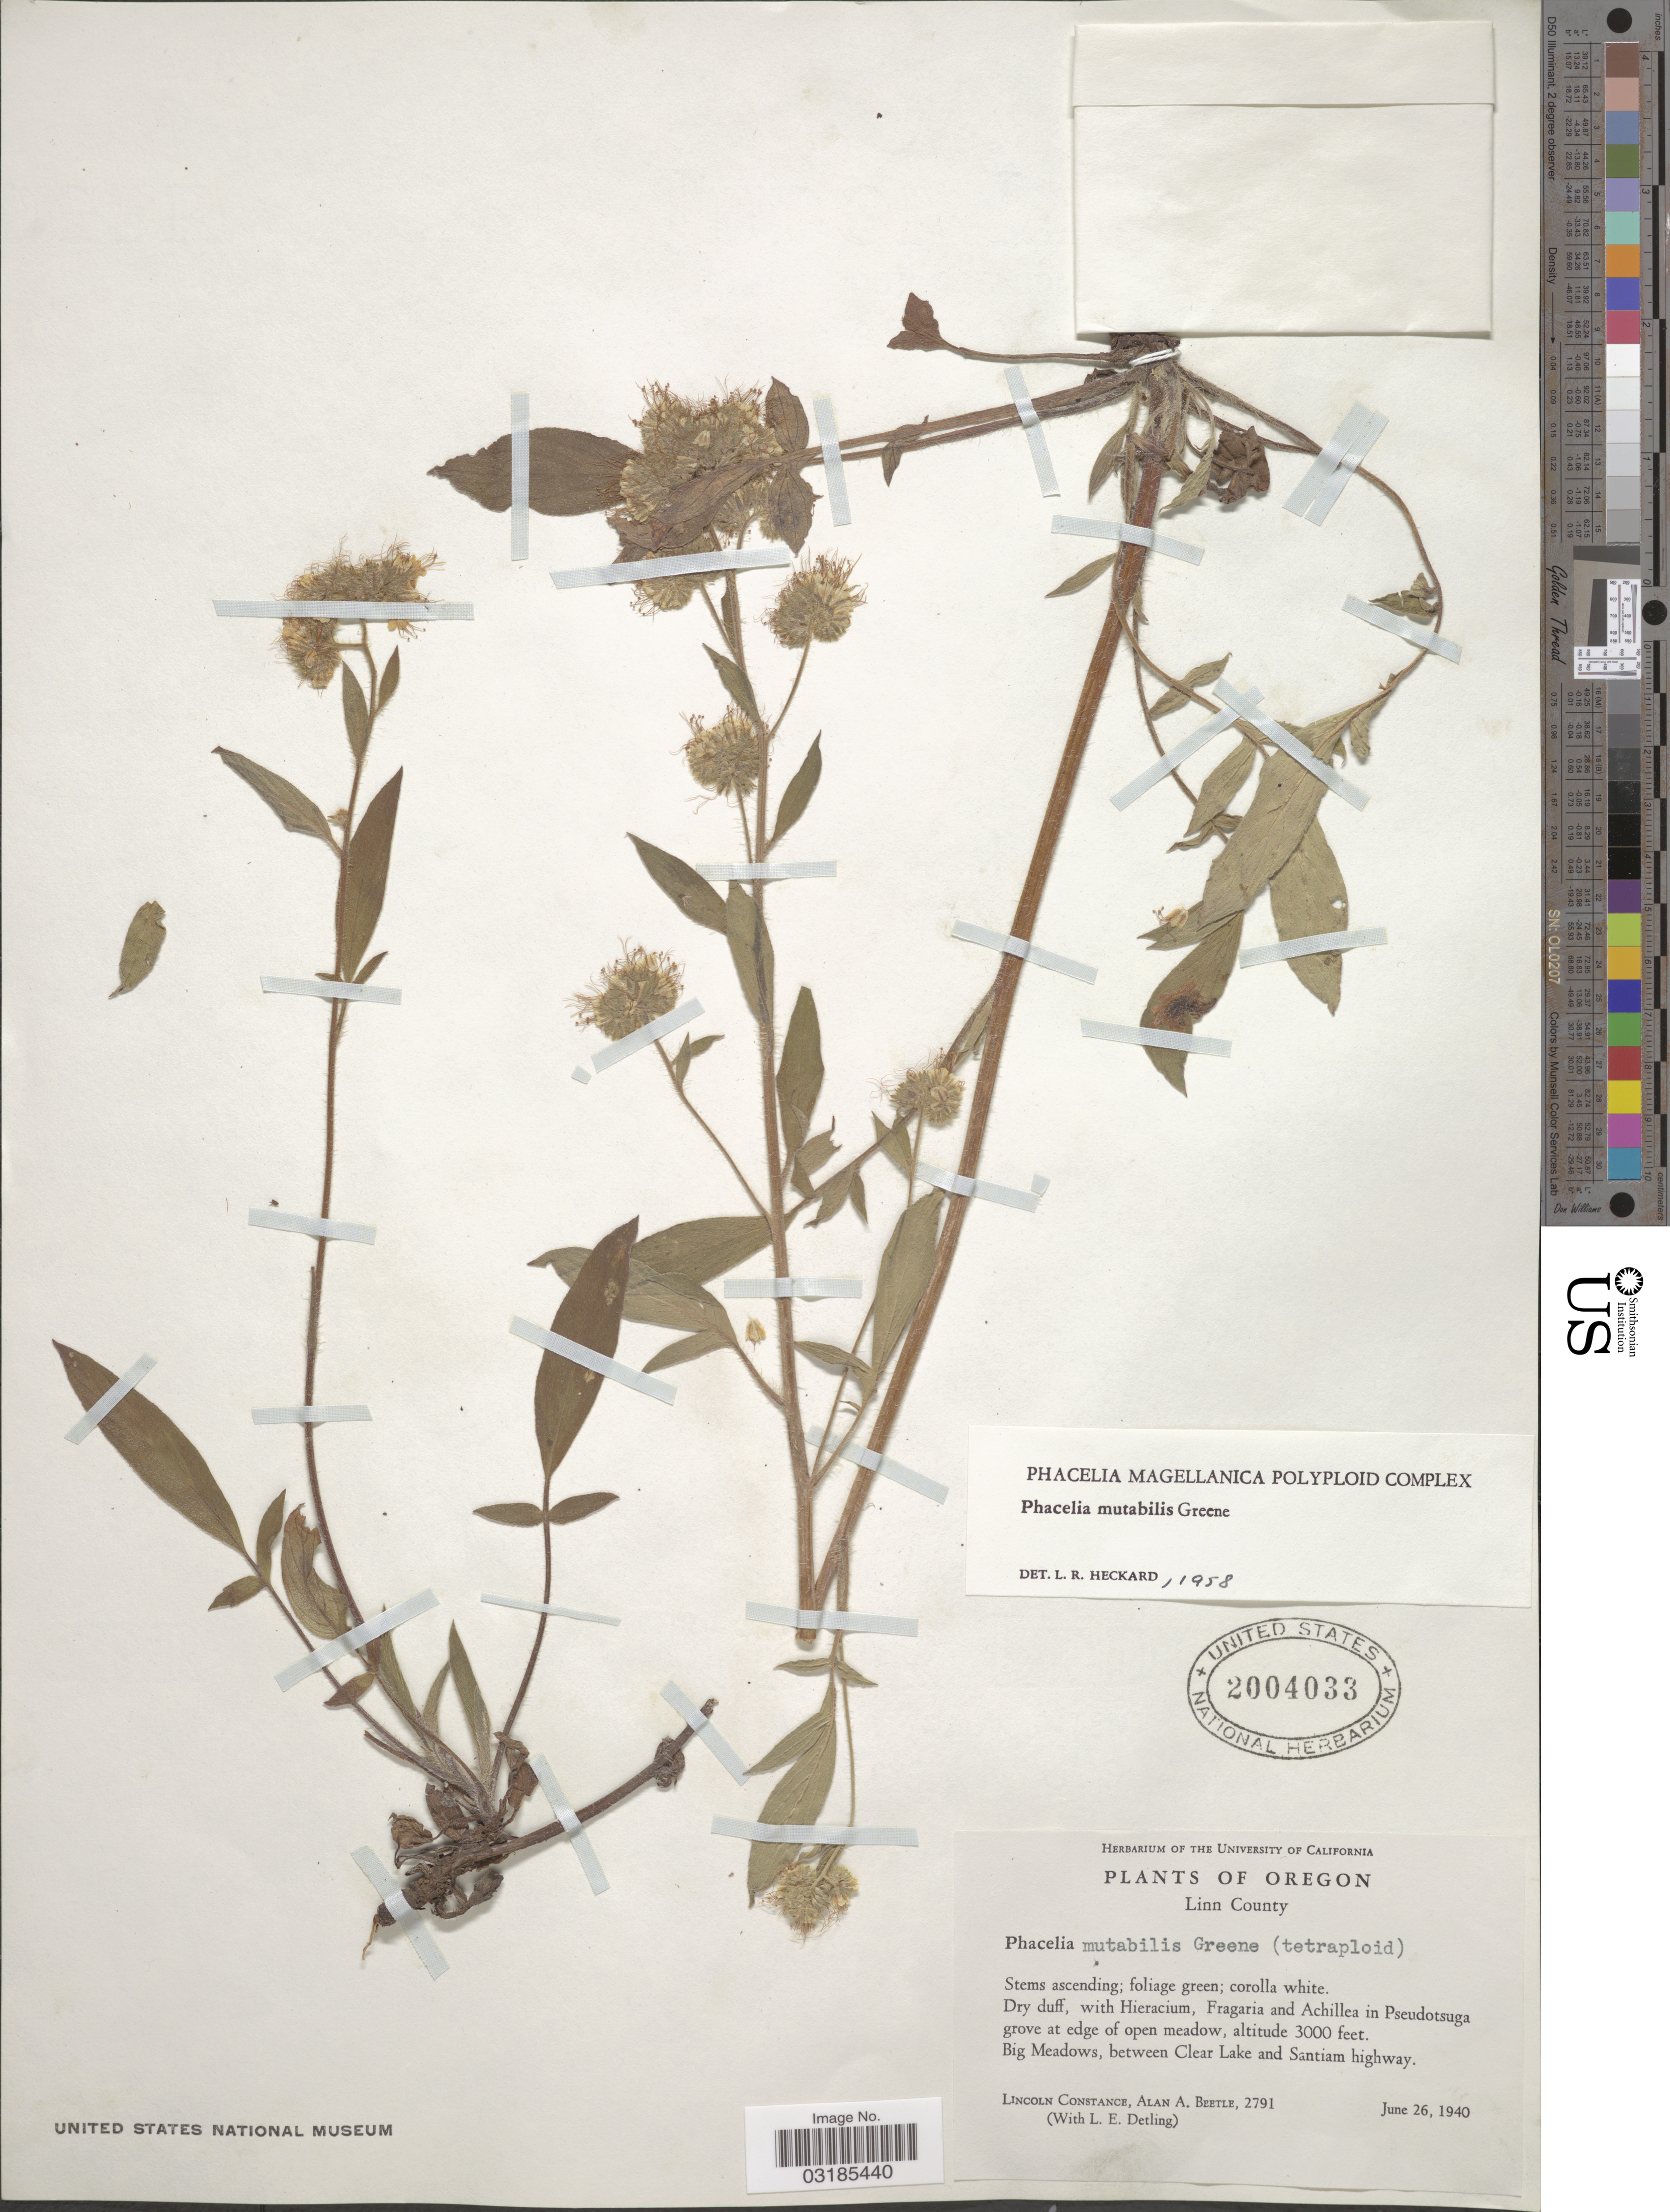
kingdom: Plantae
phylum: Tracheophyta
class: Magnoliopsida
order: Boraginales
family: Hydrophyllaceae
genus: Phacelia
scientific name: Phacelia mutabilis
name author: Greene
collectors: L. Constance, A. A. Beetle & L. E. Detling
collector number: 2791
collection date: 1940-06-26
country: United States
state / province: Oregon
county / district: Linn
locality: Linn County. Big Meadows, between Clear Lake and Santiam highway.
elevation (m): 914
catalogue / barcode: US 2004033